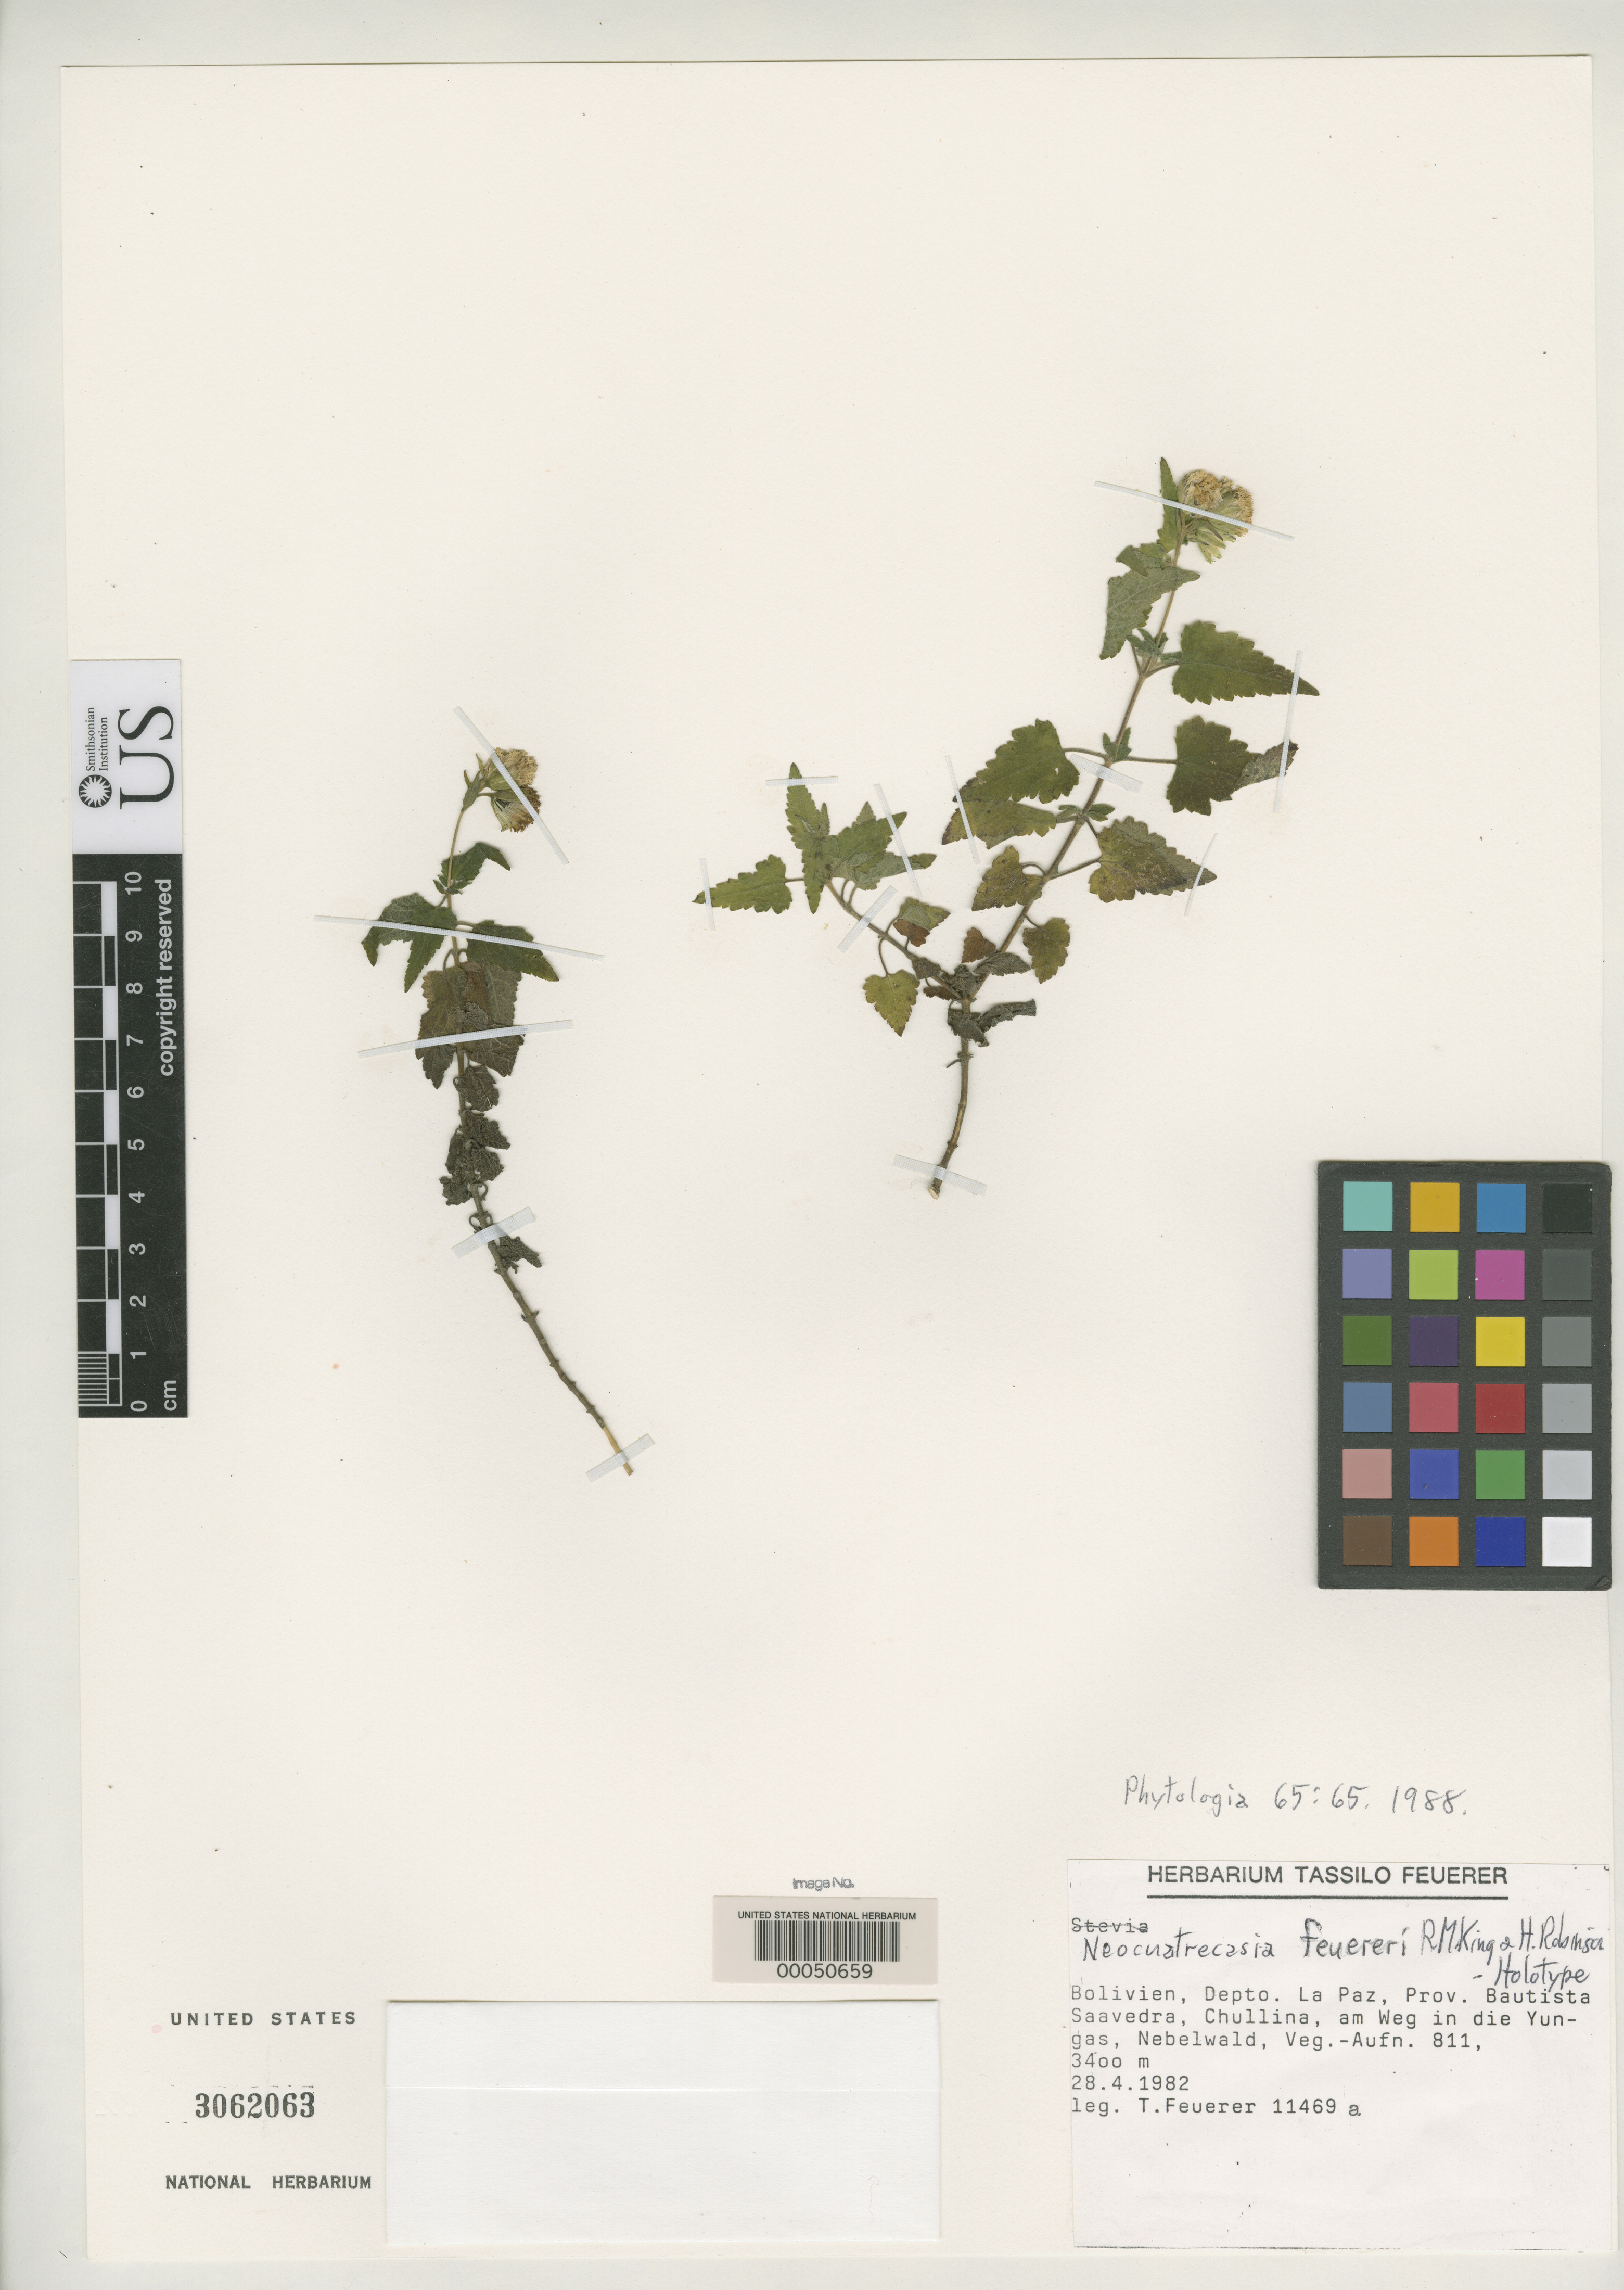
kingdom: Plantae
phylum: Tracheophyta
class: Magnoliopsida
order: Asterales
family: Asteraceae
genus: Neocuatrecasia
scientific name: Neocuatrecasia feuereri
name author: R.M. King & H. Rob.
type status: Holotype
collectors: T. Feuerer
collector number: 11469 a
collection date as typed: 28 Apr 1982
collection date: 1982-04-28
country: Bolivia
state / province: La Paz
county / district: Bautista Saavedra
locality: Chullina, am weg in die Yungas, Nebelward, Vef.-Aufin. 811.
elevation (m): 3400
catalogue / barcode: US 3062063